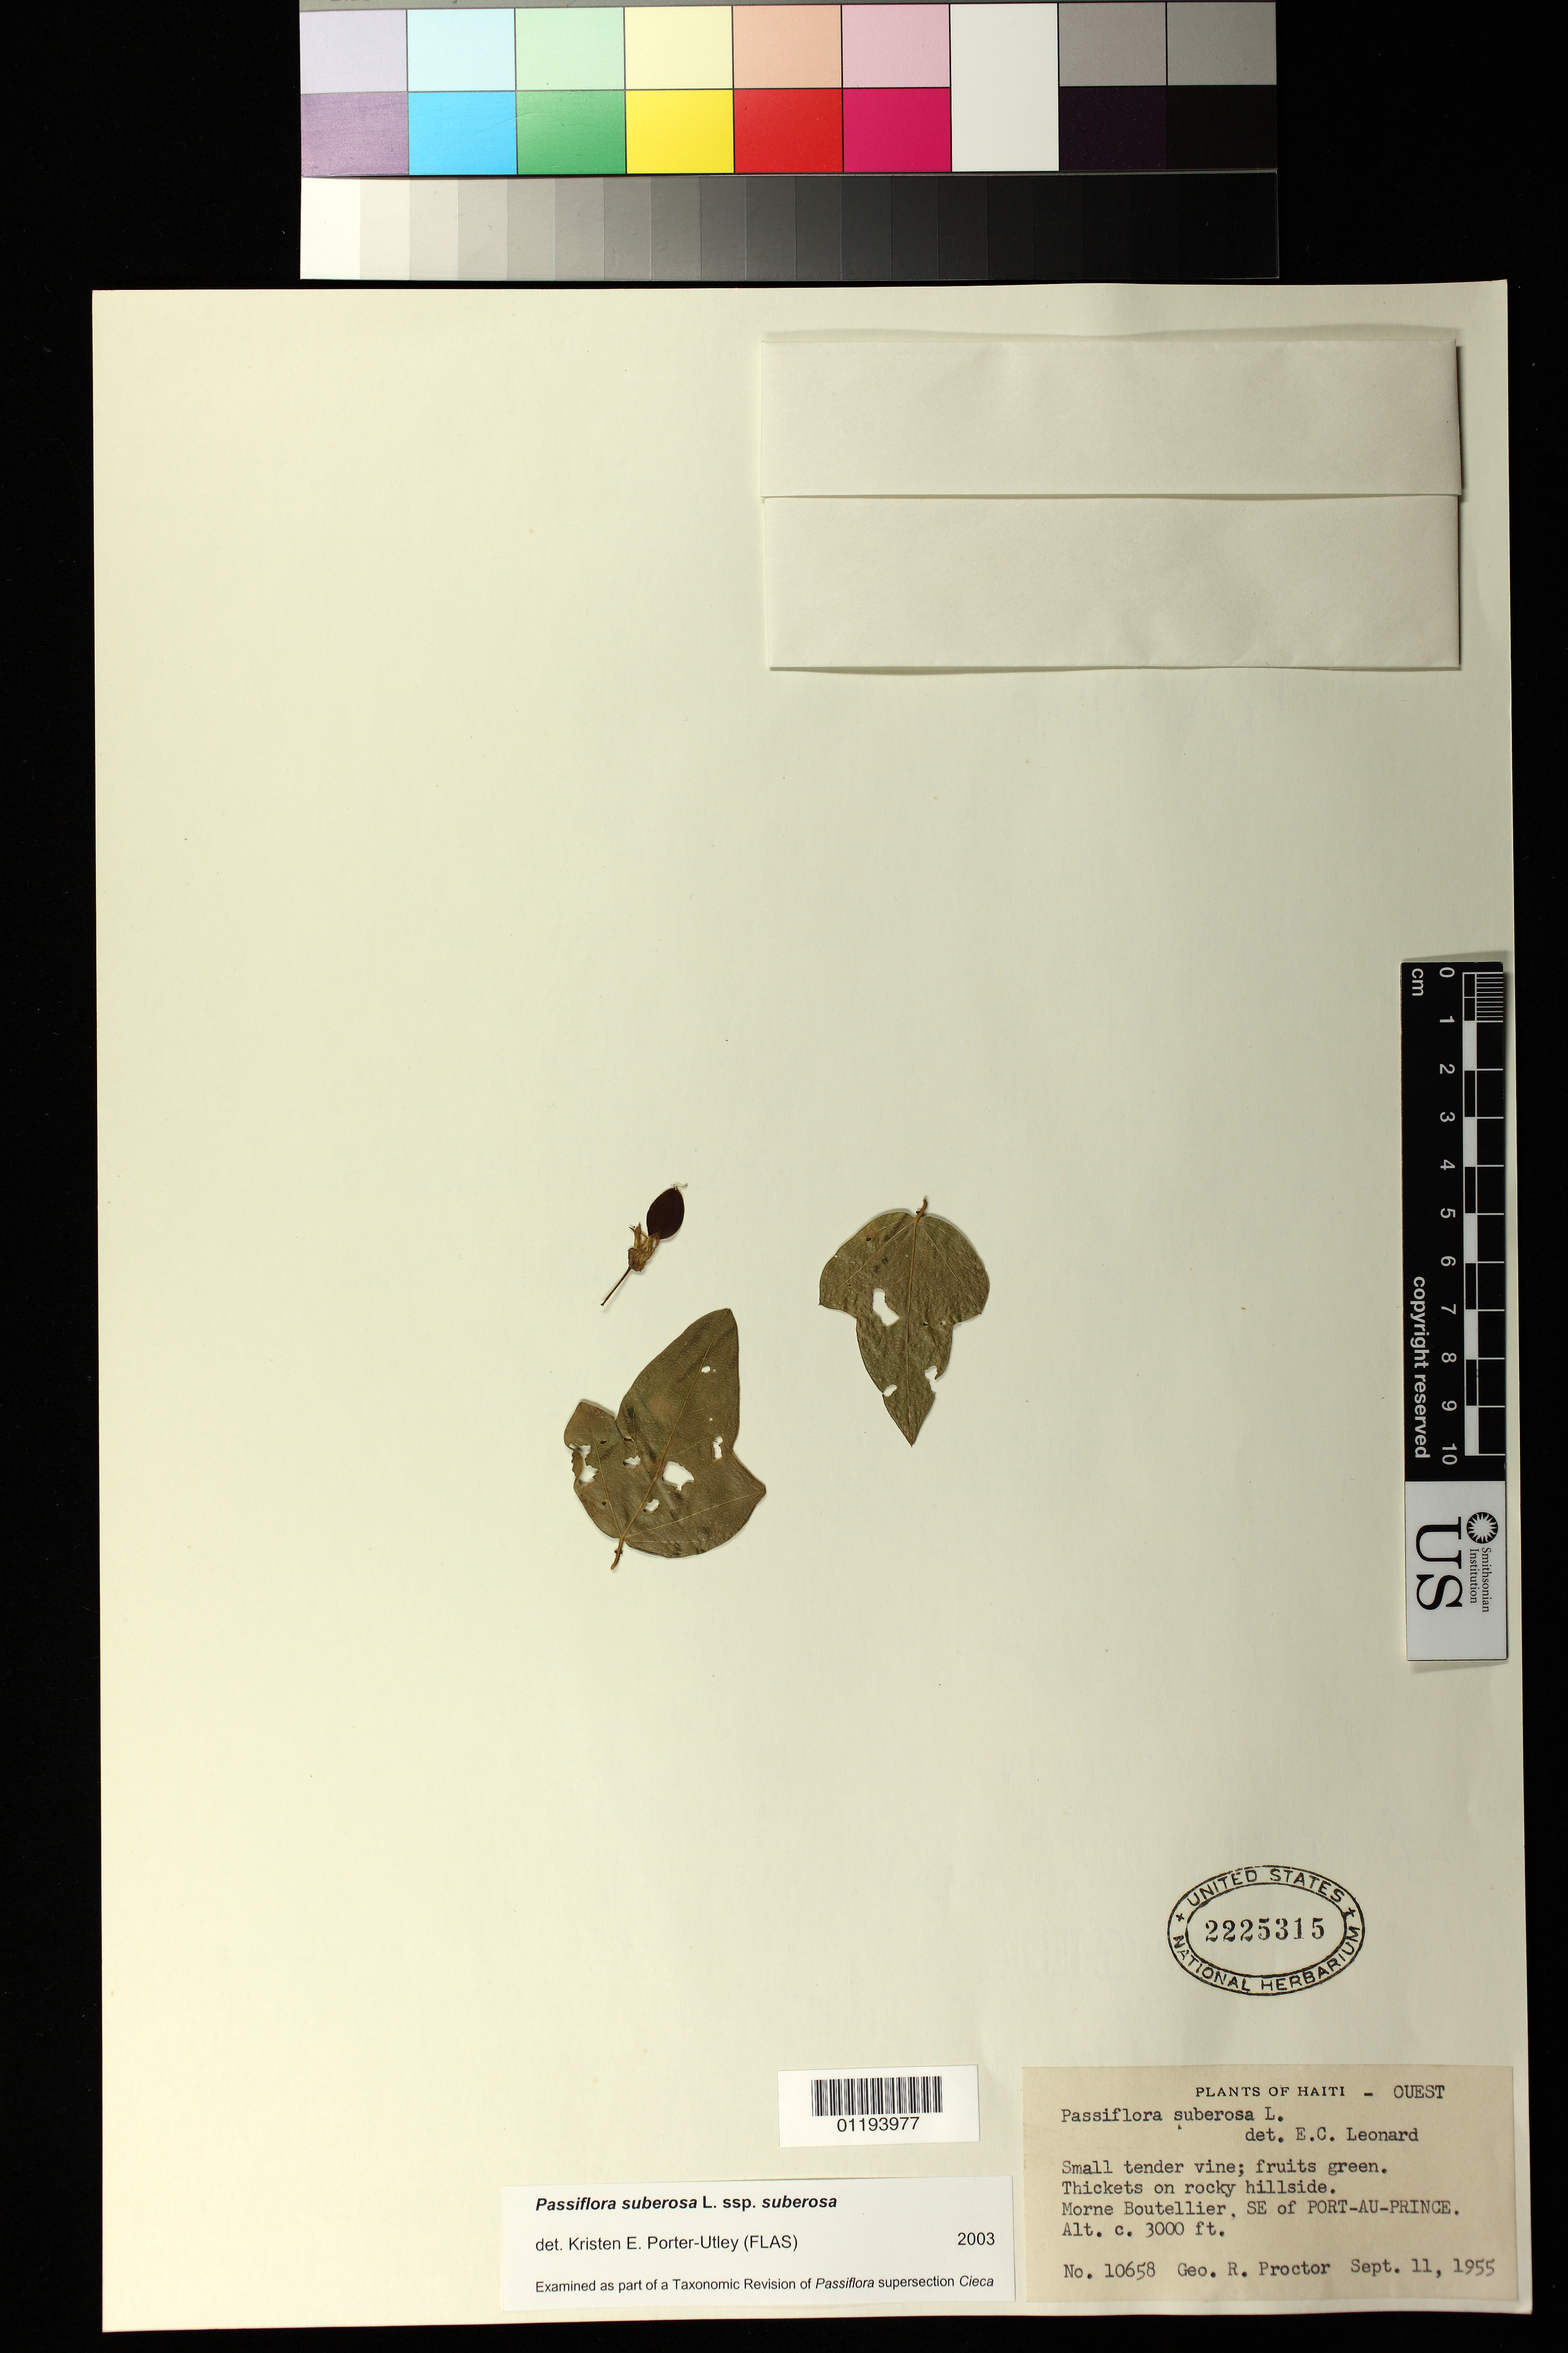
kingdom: Plantae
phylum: Tracheophyta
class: Magnoliopsida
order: Malpighiales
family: Passifloraceae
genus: Passiflora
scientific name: Passiflora suberosa subsp. suberosa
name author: L.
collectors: G. R. Proctor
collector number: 10658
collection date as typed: Sep 11 1955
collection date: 1955-09-11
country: Haiti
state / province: Ouest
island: Hispaniola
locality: Thickets on rocky hillside. Morne Boutellier, SE of Port-au-Prince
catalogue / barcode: US 2225315